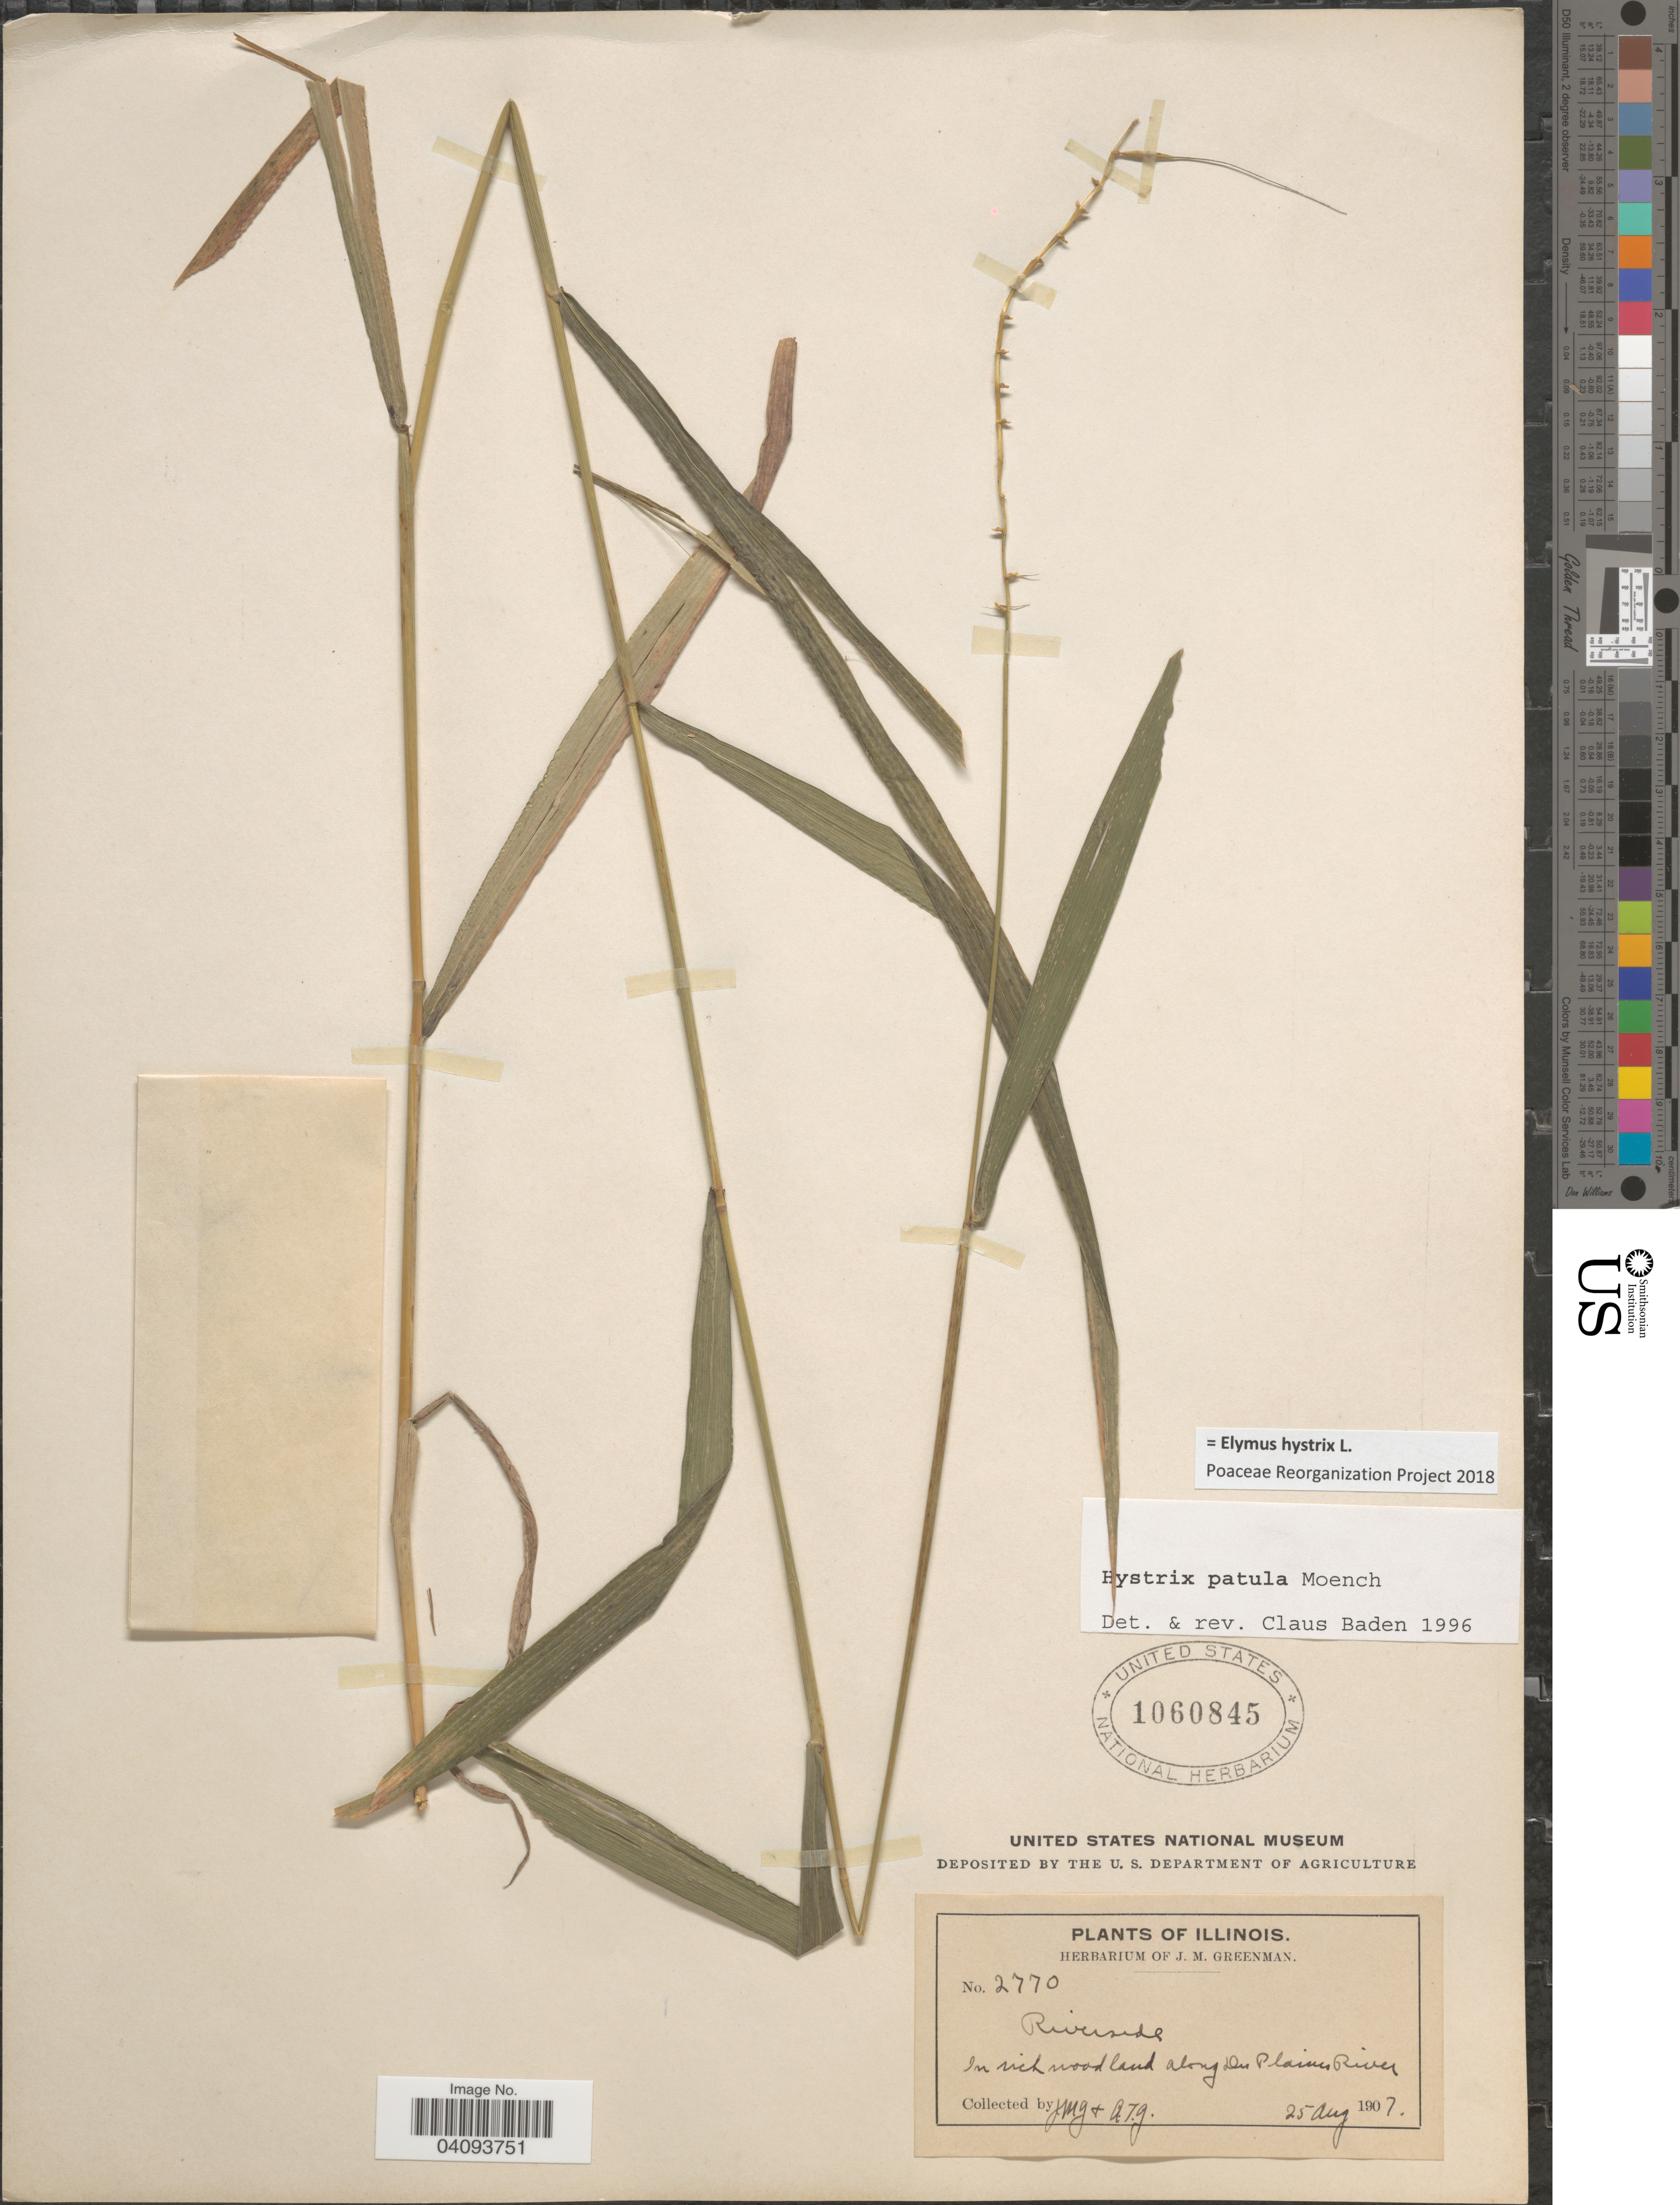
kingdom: Plantae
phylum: Tracheophyta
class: Liliopsida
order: Poales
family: Poaceae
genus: Elymus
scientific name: Elymus hystrix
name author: L.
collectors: J. M. Greenman & A. Greenman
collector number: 2770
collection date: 1907-08-25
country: United States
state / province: Illinois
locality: In rich wood land along Du Plains River.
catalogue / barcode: US 1060845